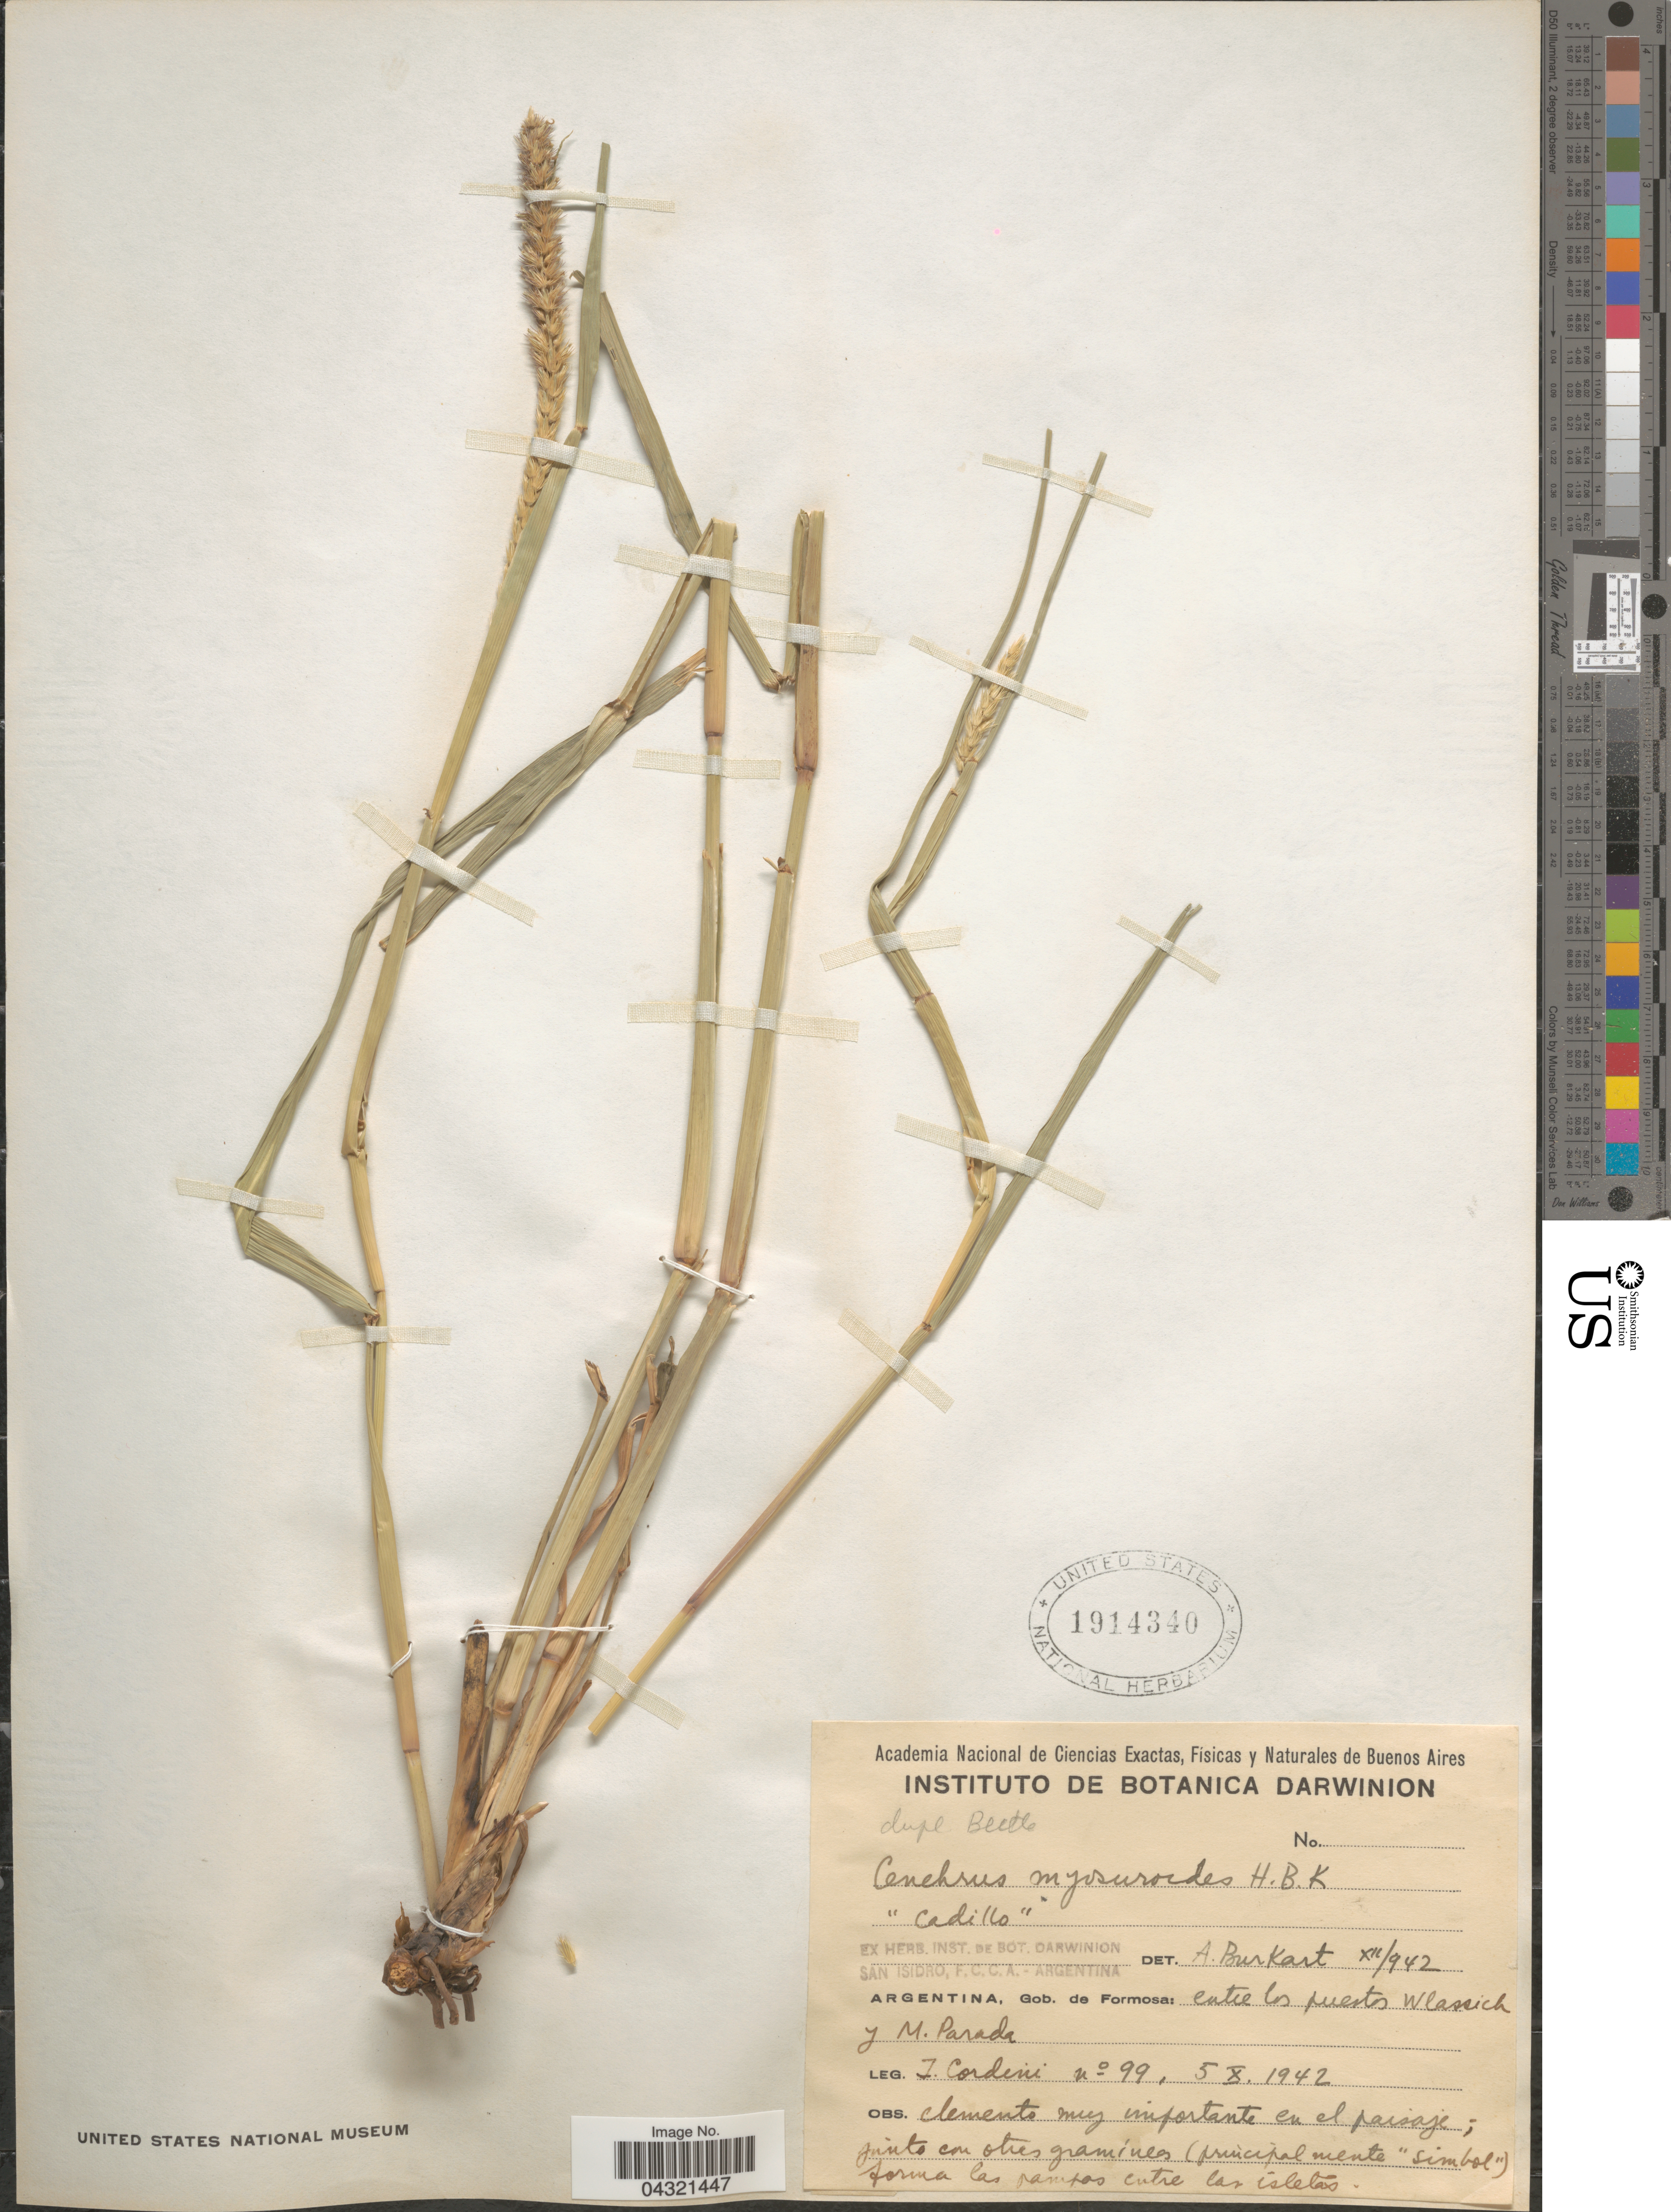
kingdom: Plantae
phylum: Tracheophyta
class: Liliopsida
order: Poales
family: Poaceae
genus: Cenchrus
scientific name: Cenchrus myosuroides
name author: Kunth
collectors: I. Cordini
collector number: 99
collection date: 1942-10-05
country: Argentina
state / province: Formosa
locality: Gob. de Formosa: entre los puertos Wlassich y M. Parada.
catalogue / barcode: US 1914340